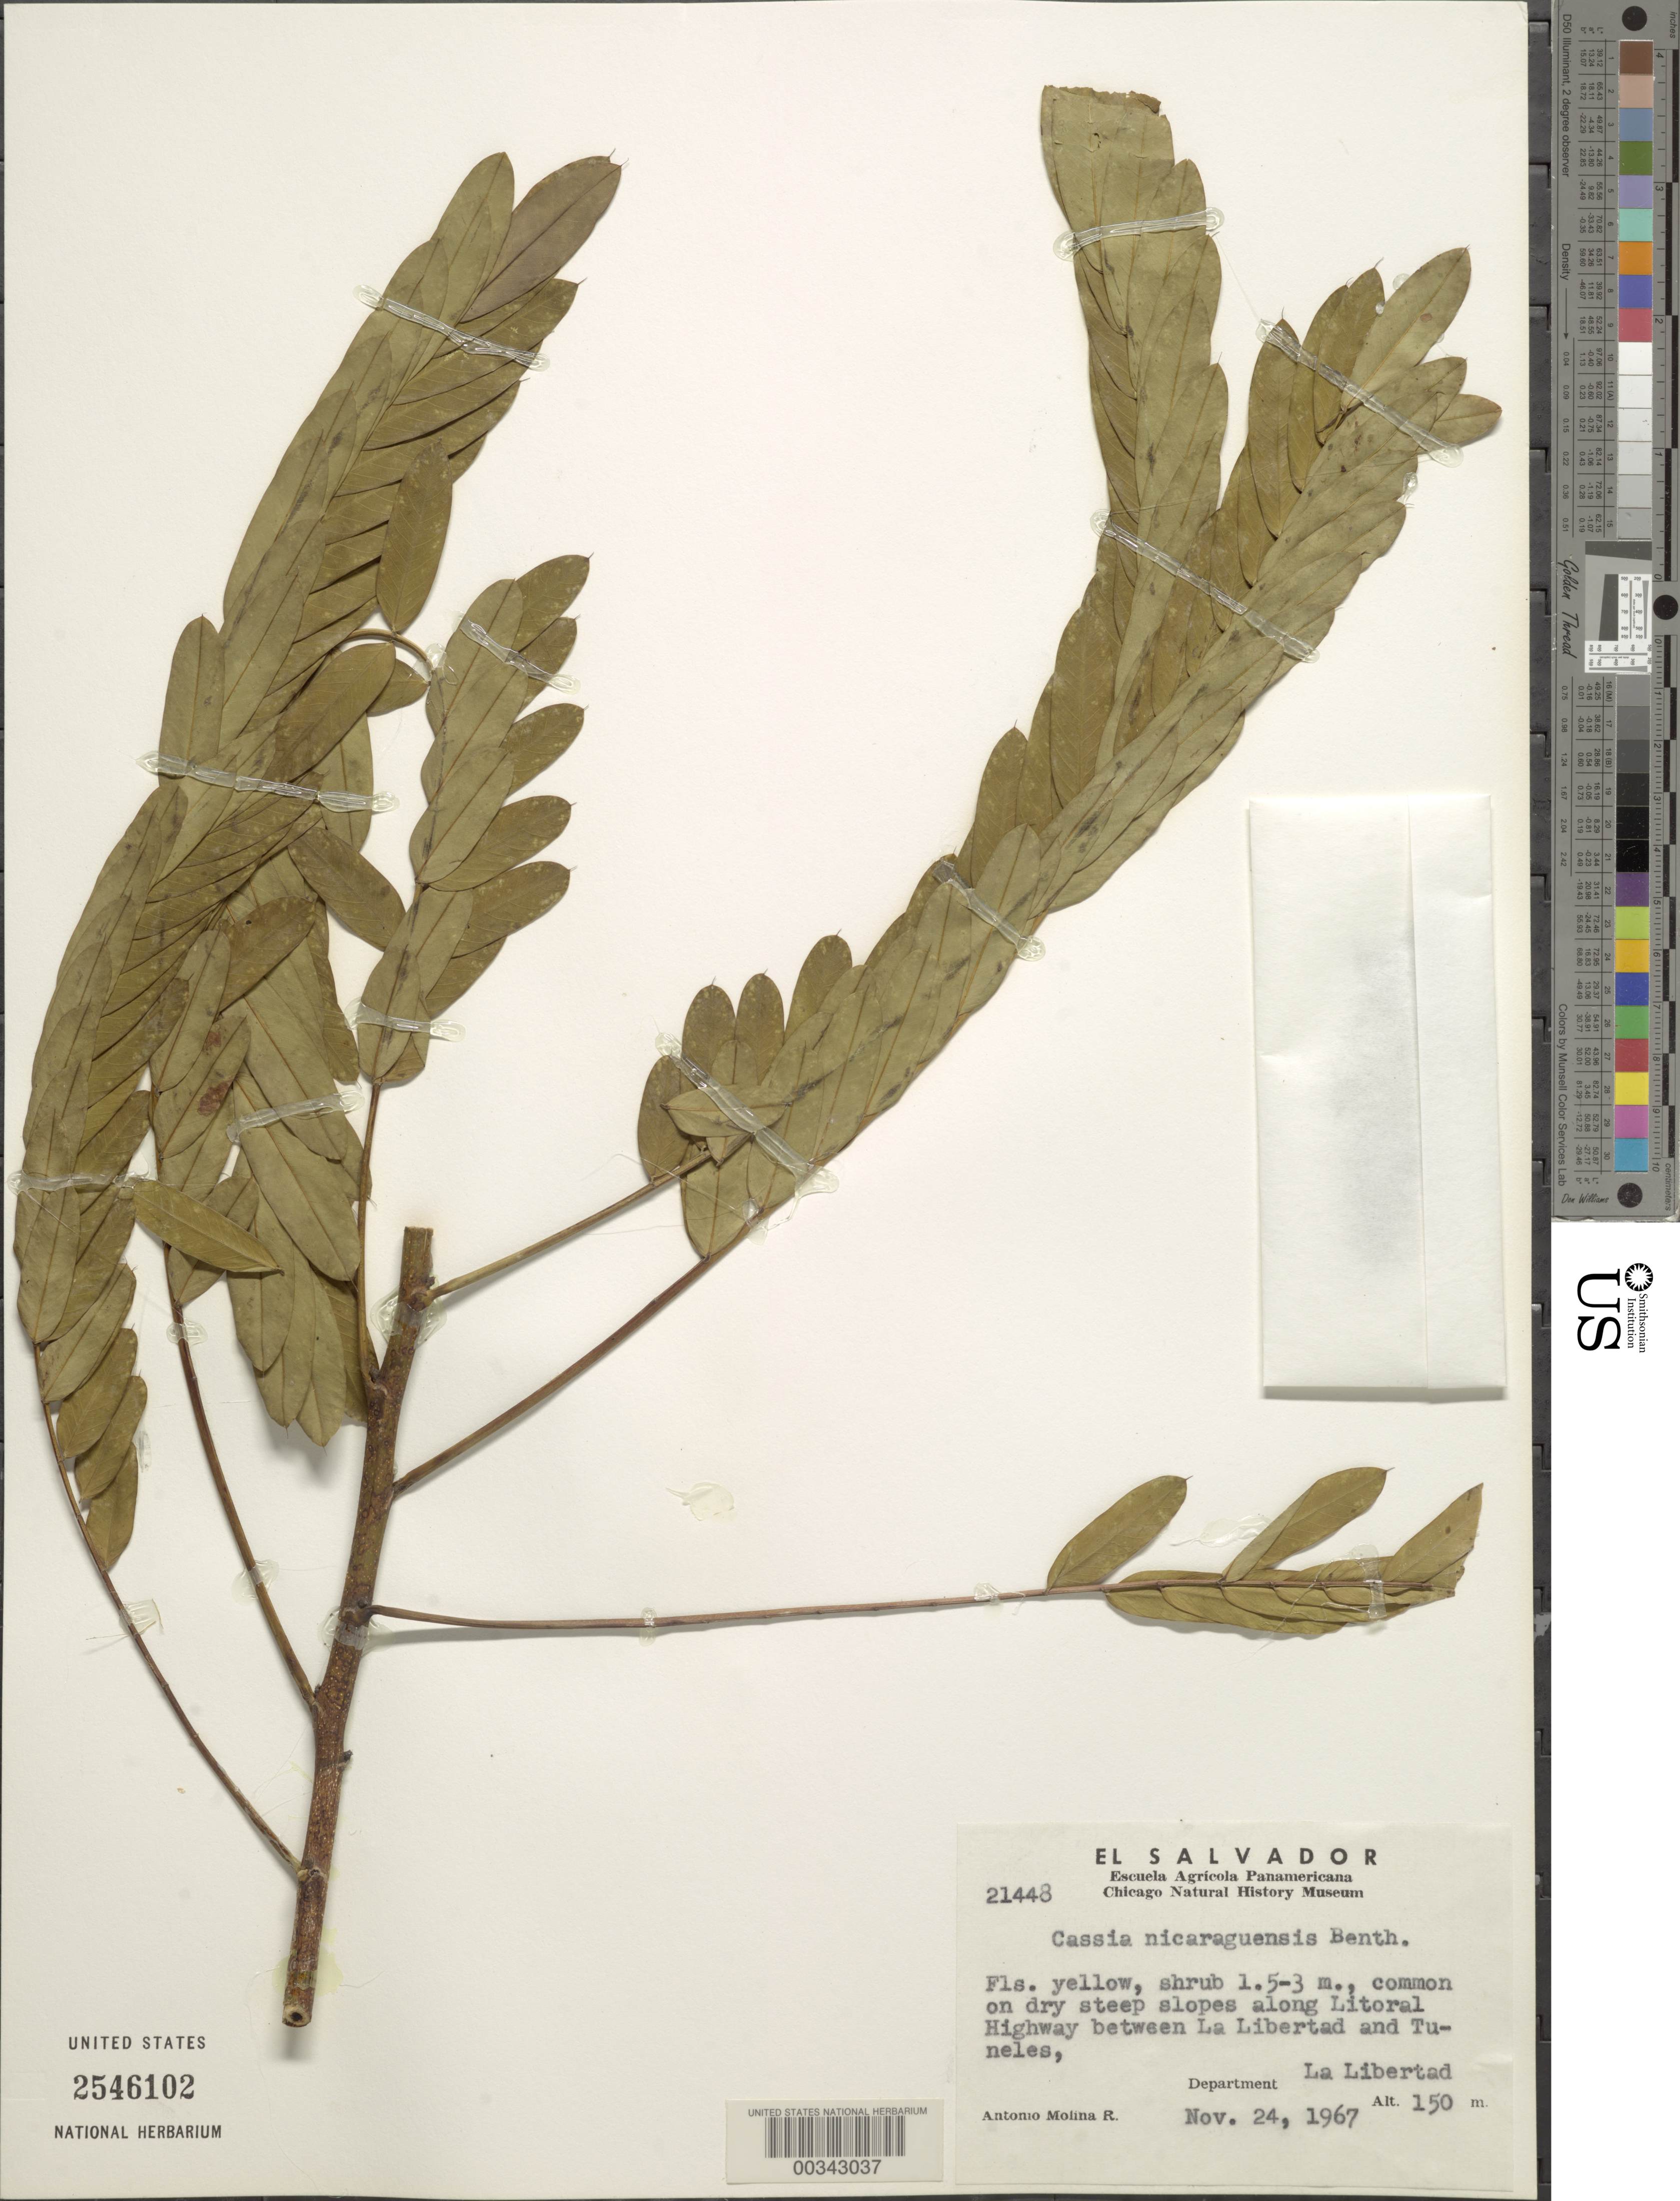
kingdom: Plantae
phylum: Tracheophyta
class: Magnoliopsida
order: Fabales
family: Fabaceae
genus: Senna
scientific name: Senna nicaraguensis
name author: (Benth.) H.S. Irwin & Barneby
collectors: A. Molina R.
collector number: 21448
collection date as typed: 24 Nov 1967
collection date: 1967-11-24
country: El Salvador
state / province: La Libertad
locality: Along litoral highway between la libertad and tuneles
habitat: Dry steep slopes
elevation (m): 150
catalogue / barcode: US 2546102